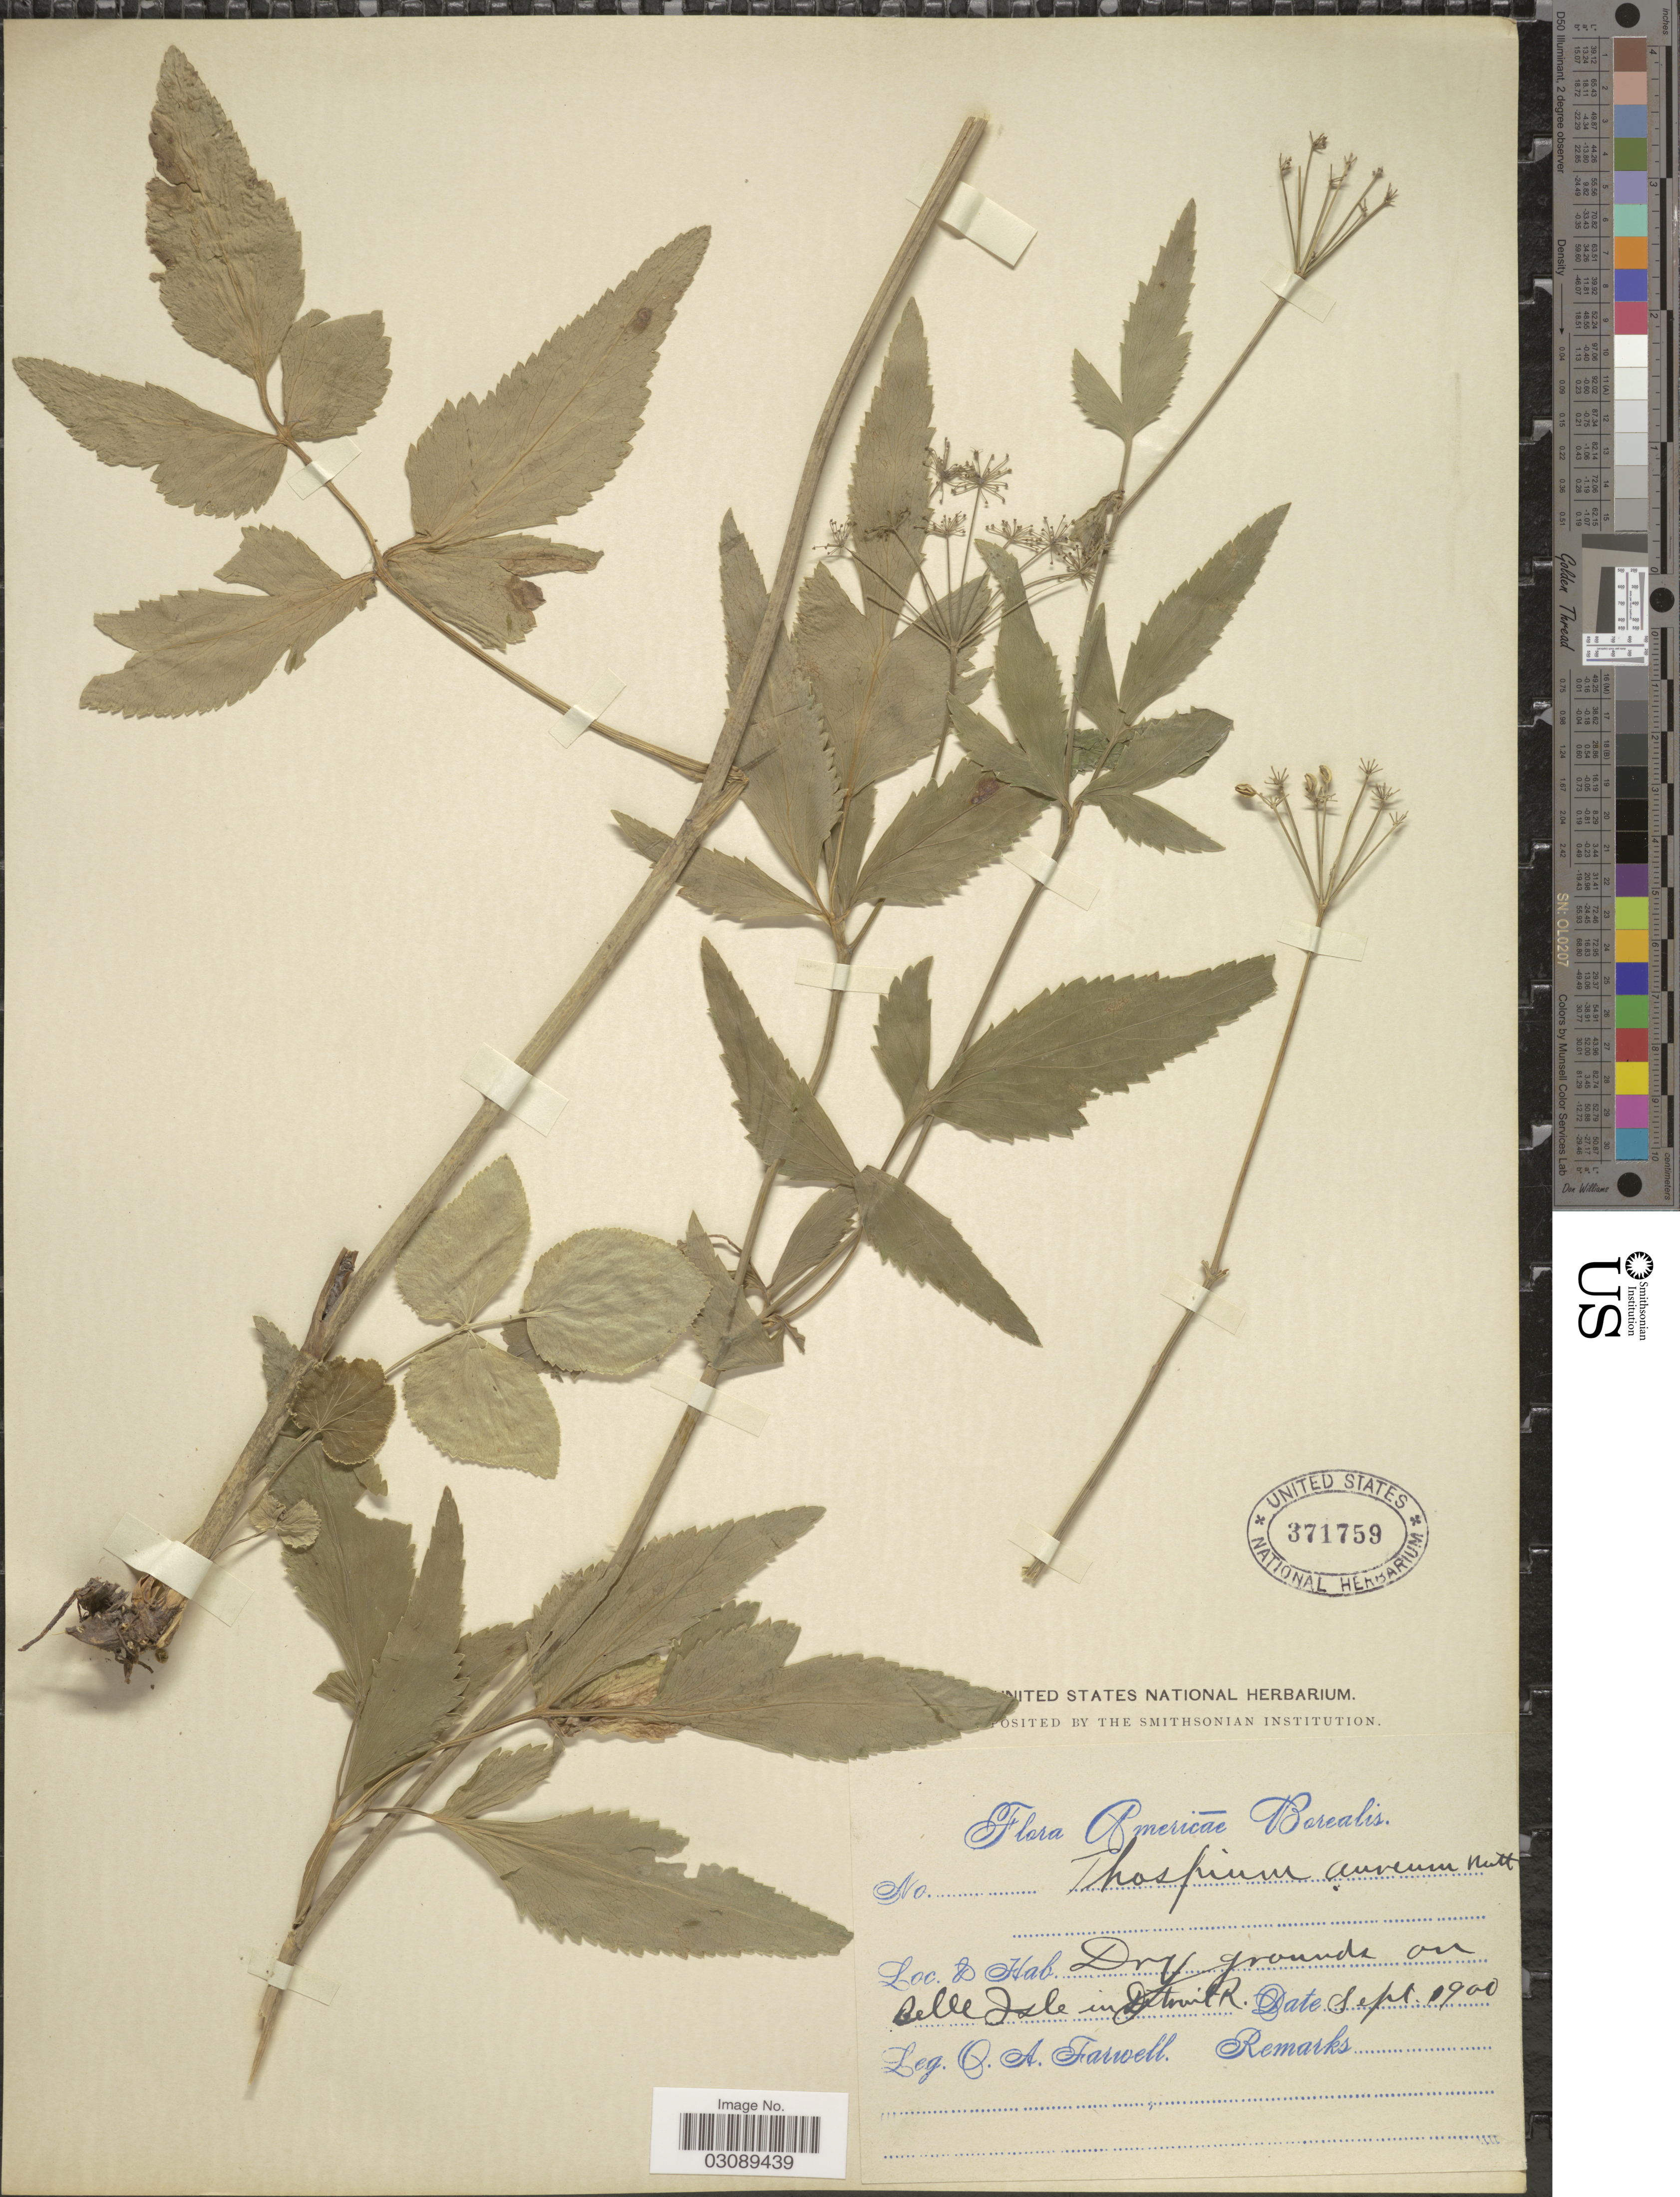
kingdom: Plantae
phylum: Tracheophyta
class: Magnoliopsida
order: Apiales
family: Apiaceae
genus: Thaspium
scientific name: Thaspium aureum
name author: (L.) Nutt.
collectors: O. Farwell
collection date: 1900-09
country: United States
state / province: Michigan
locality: Americae Borealis. On Belle Isle in Detroit R.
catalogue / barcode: US 371759